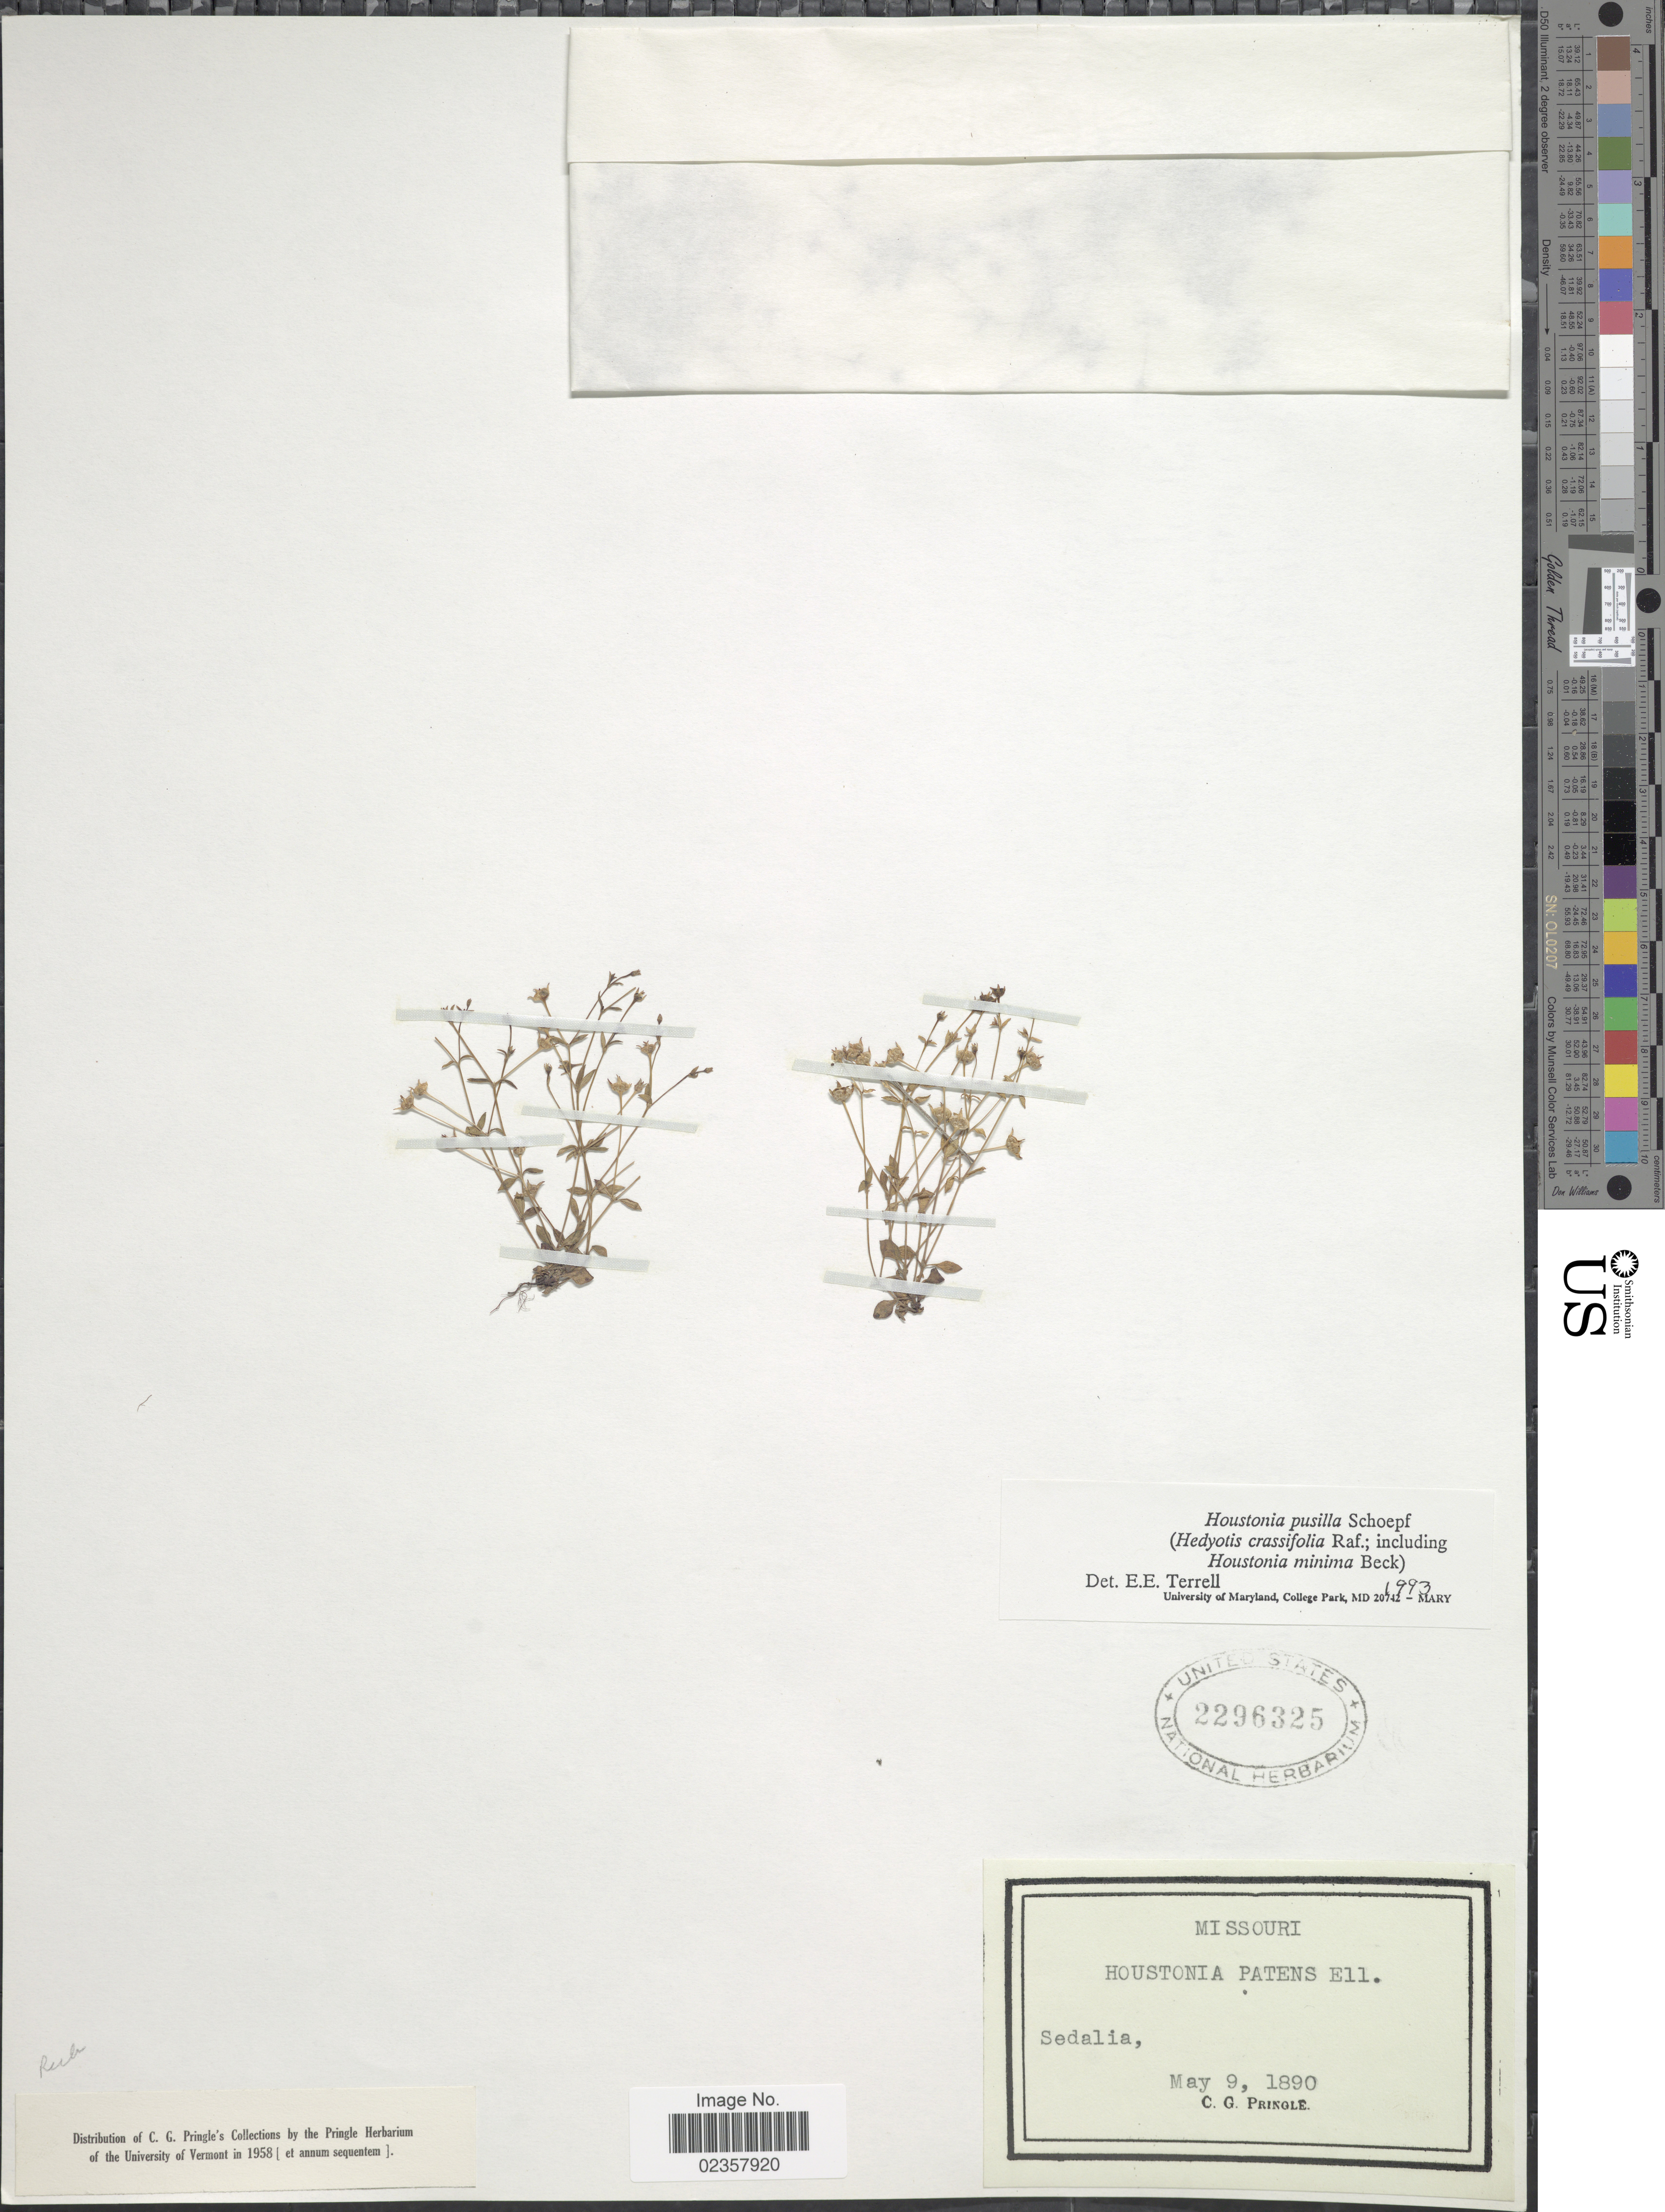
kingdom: Plantae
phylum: Tracheophyta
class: Magnoliopsida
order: Gentianales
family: Rubiaceae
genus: Houstonia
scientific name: Houstonia pusilla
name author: Schoepf.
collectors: C. G. Pringle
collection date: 1890-05-09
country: United States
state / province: Missouri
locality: Missouri, Sedalia.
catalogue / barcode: US 2296325